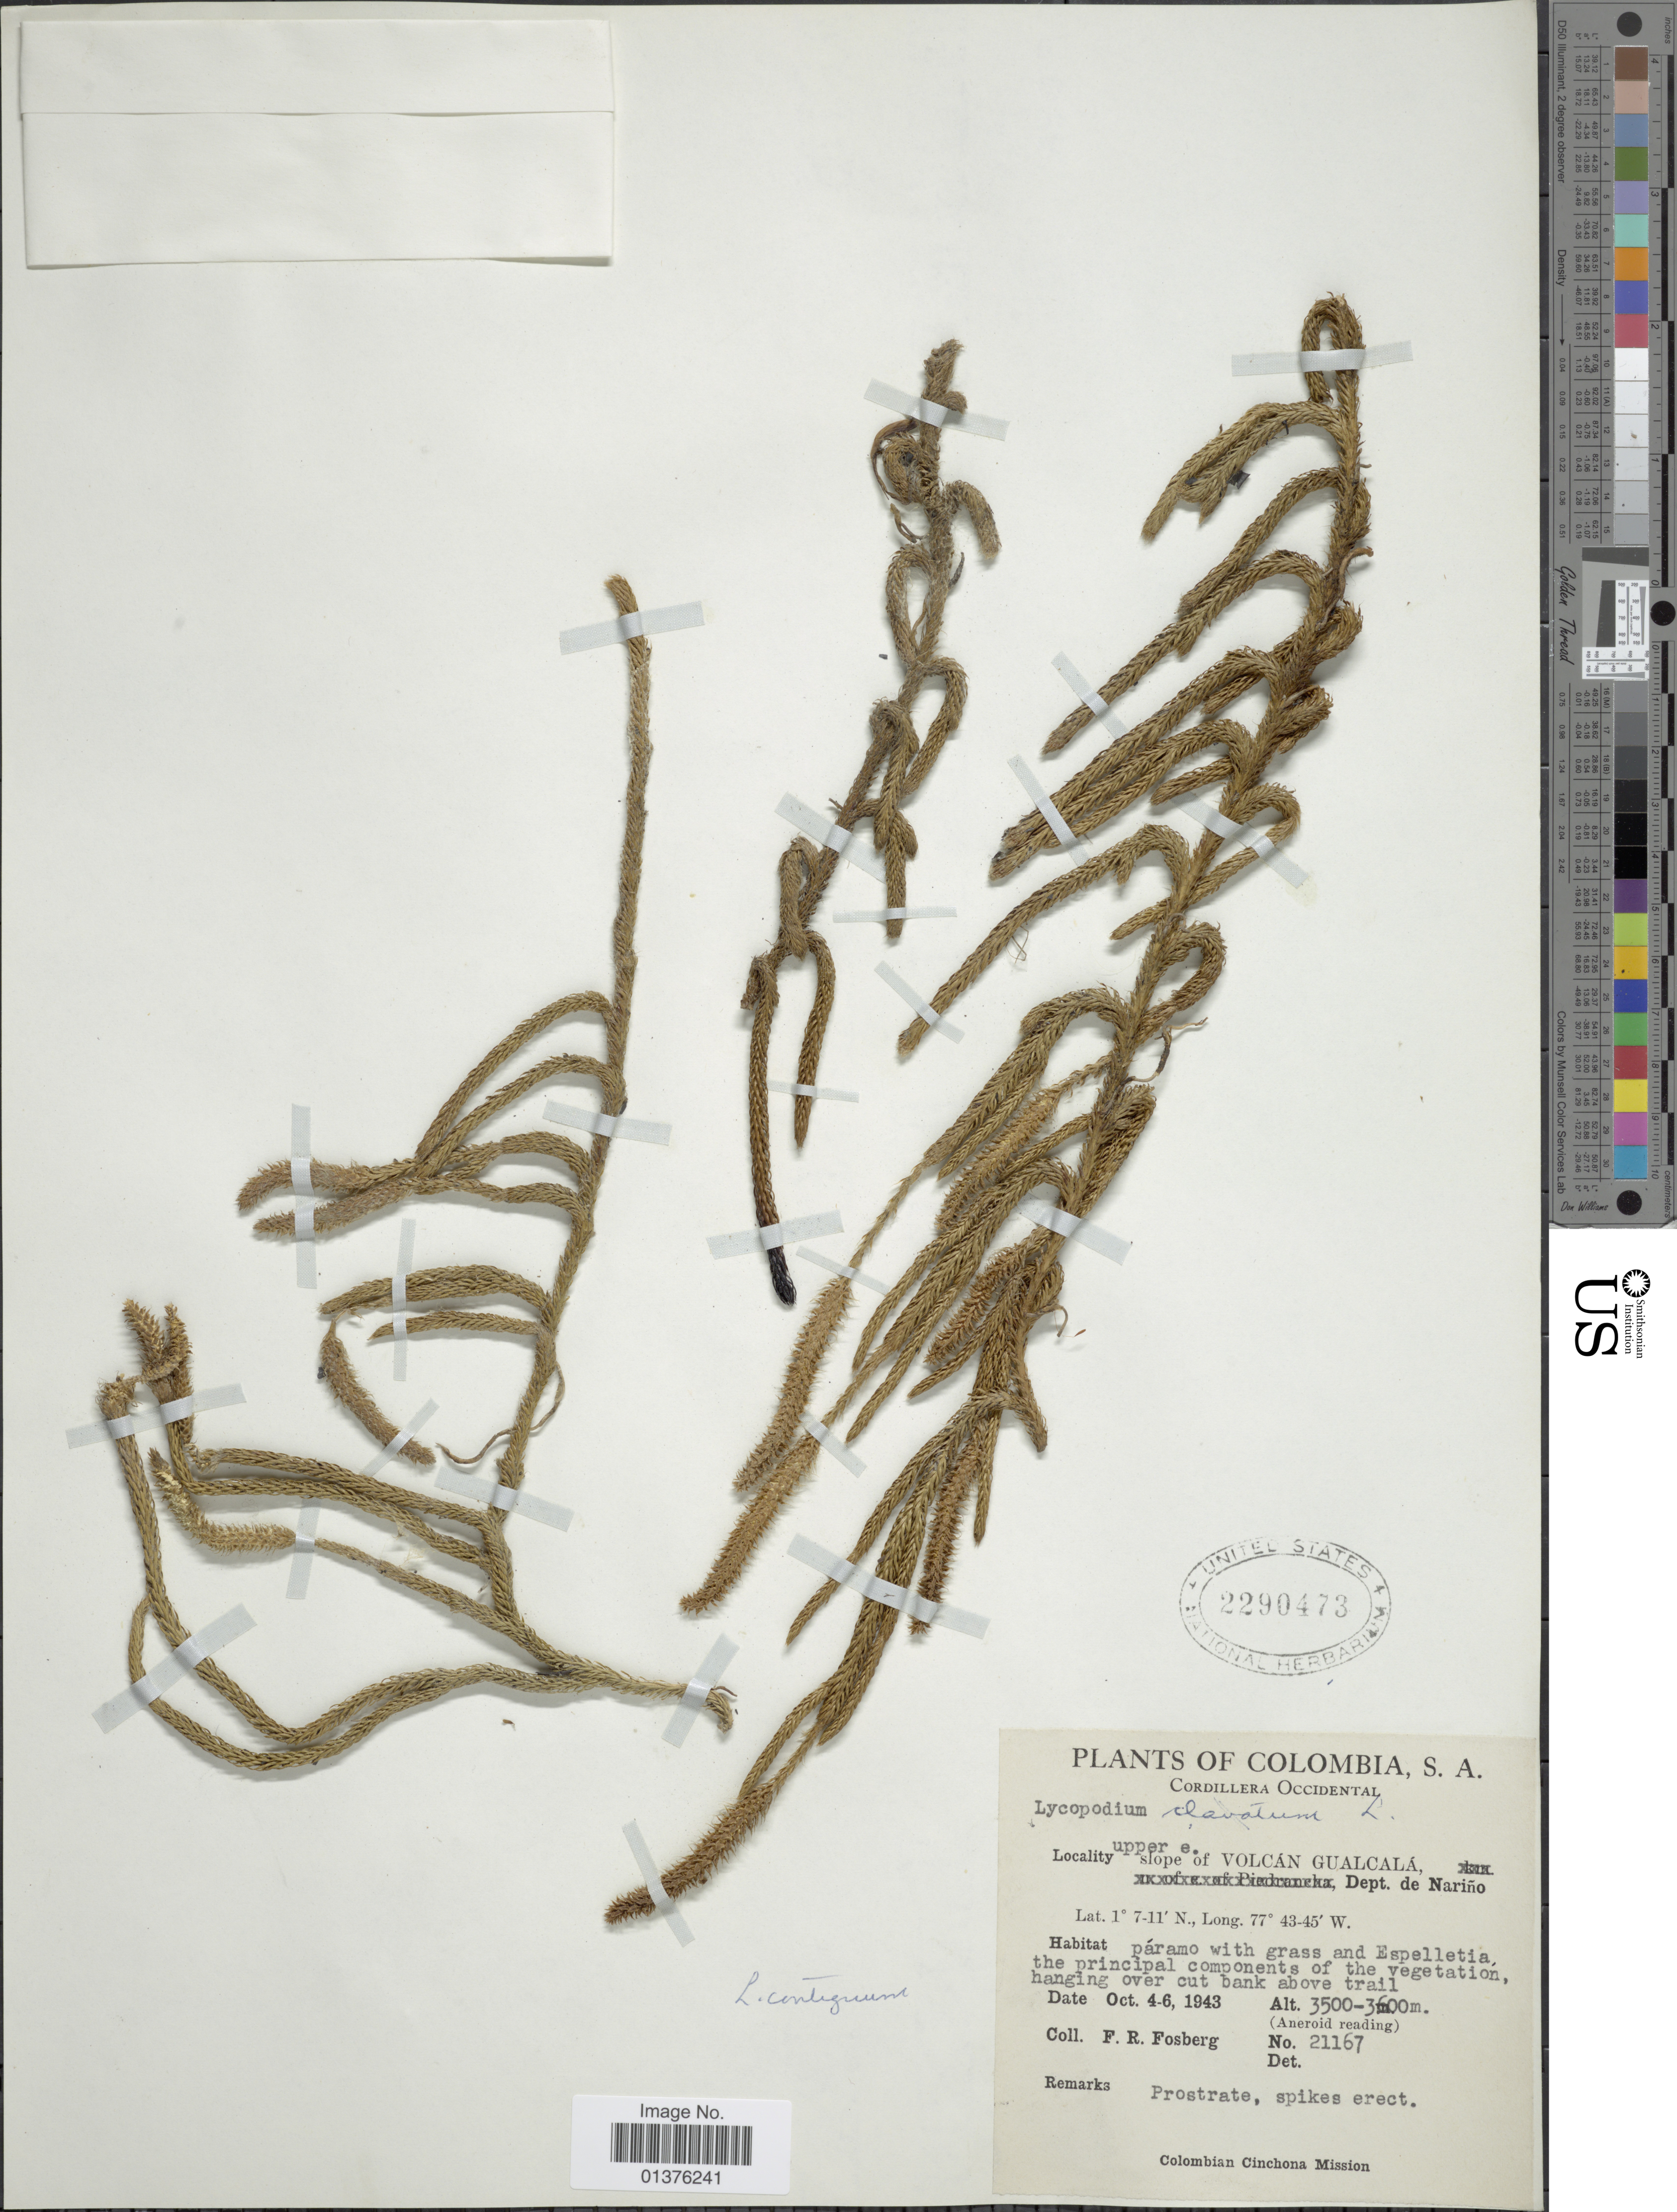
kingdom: Plantae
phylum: Tracheophyta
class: Lycopodiopsida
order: Lycopodiales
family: Lycopodiaceae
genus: Lycopodium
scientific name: Lycopodium clavatum subsp. contiguum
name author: (Klotzsch) B. Øllg.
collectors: F. R. Fosberg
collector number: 21167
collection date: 1943-10-04/1943-10-06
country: Colombia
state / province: Nariño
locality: Cordillera Occidental, upper e. slope of Volcan Gualcala, dept. de Nariño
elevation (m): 3500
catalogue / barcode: US 2290473